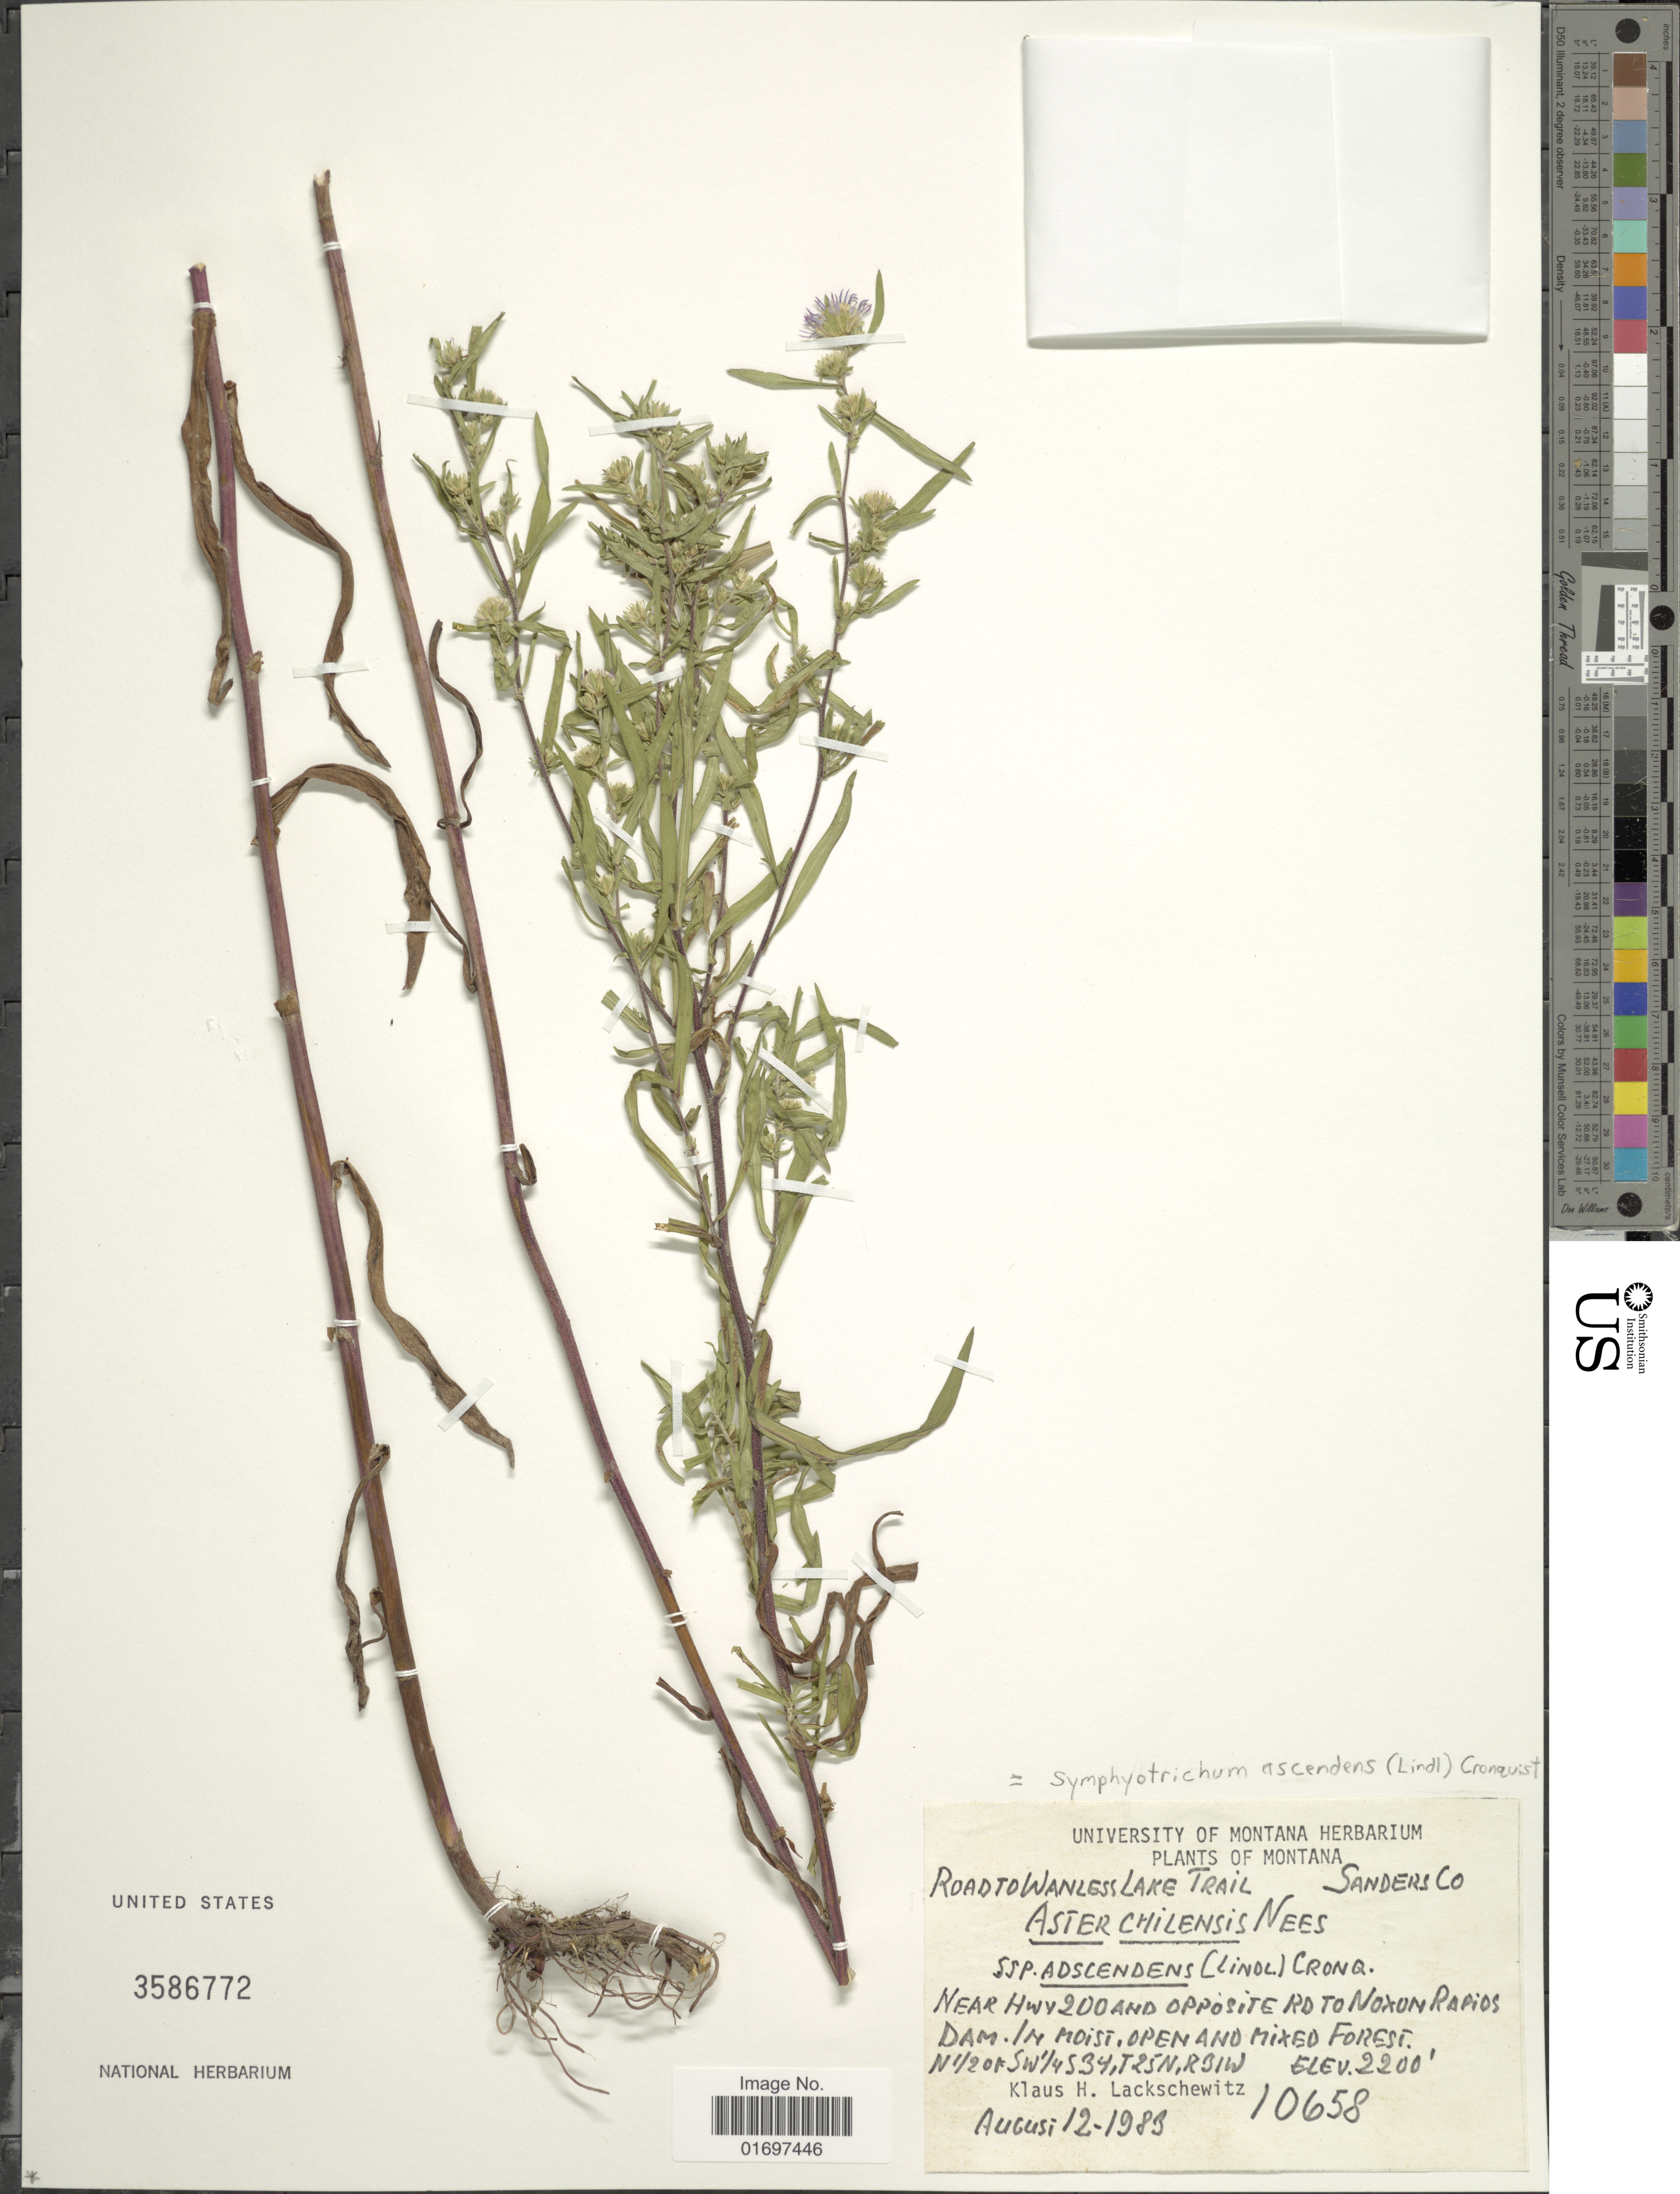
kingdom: Plantae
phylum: Tracheophyta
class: Magnoliopsida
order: Asterales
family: Asteraceae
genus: Symphyotrichum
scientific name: Symphyotrichum ascendens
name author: (Lindl.) G.L. Nesom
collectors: K. Lackschewitz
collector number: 10658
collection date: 1983-08-12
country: United States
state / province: Montana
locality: Montana. Near Hwy 200 and opposite rd to Noxon Rapids Dam. N½ or SW ¼ S 34, T25N, R31W.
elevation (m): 671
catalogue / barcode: US 3586772